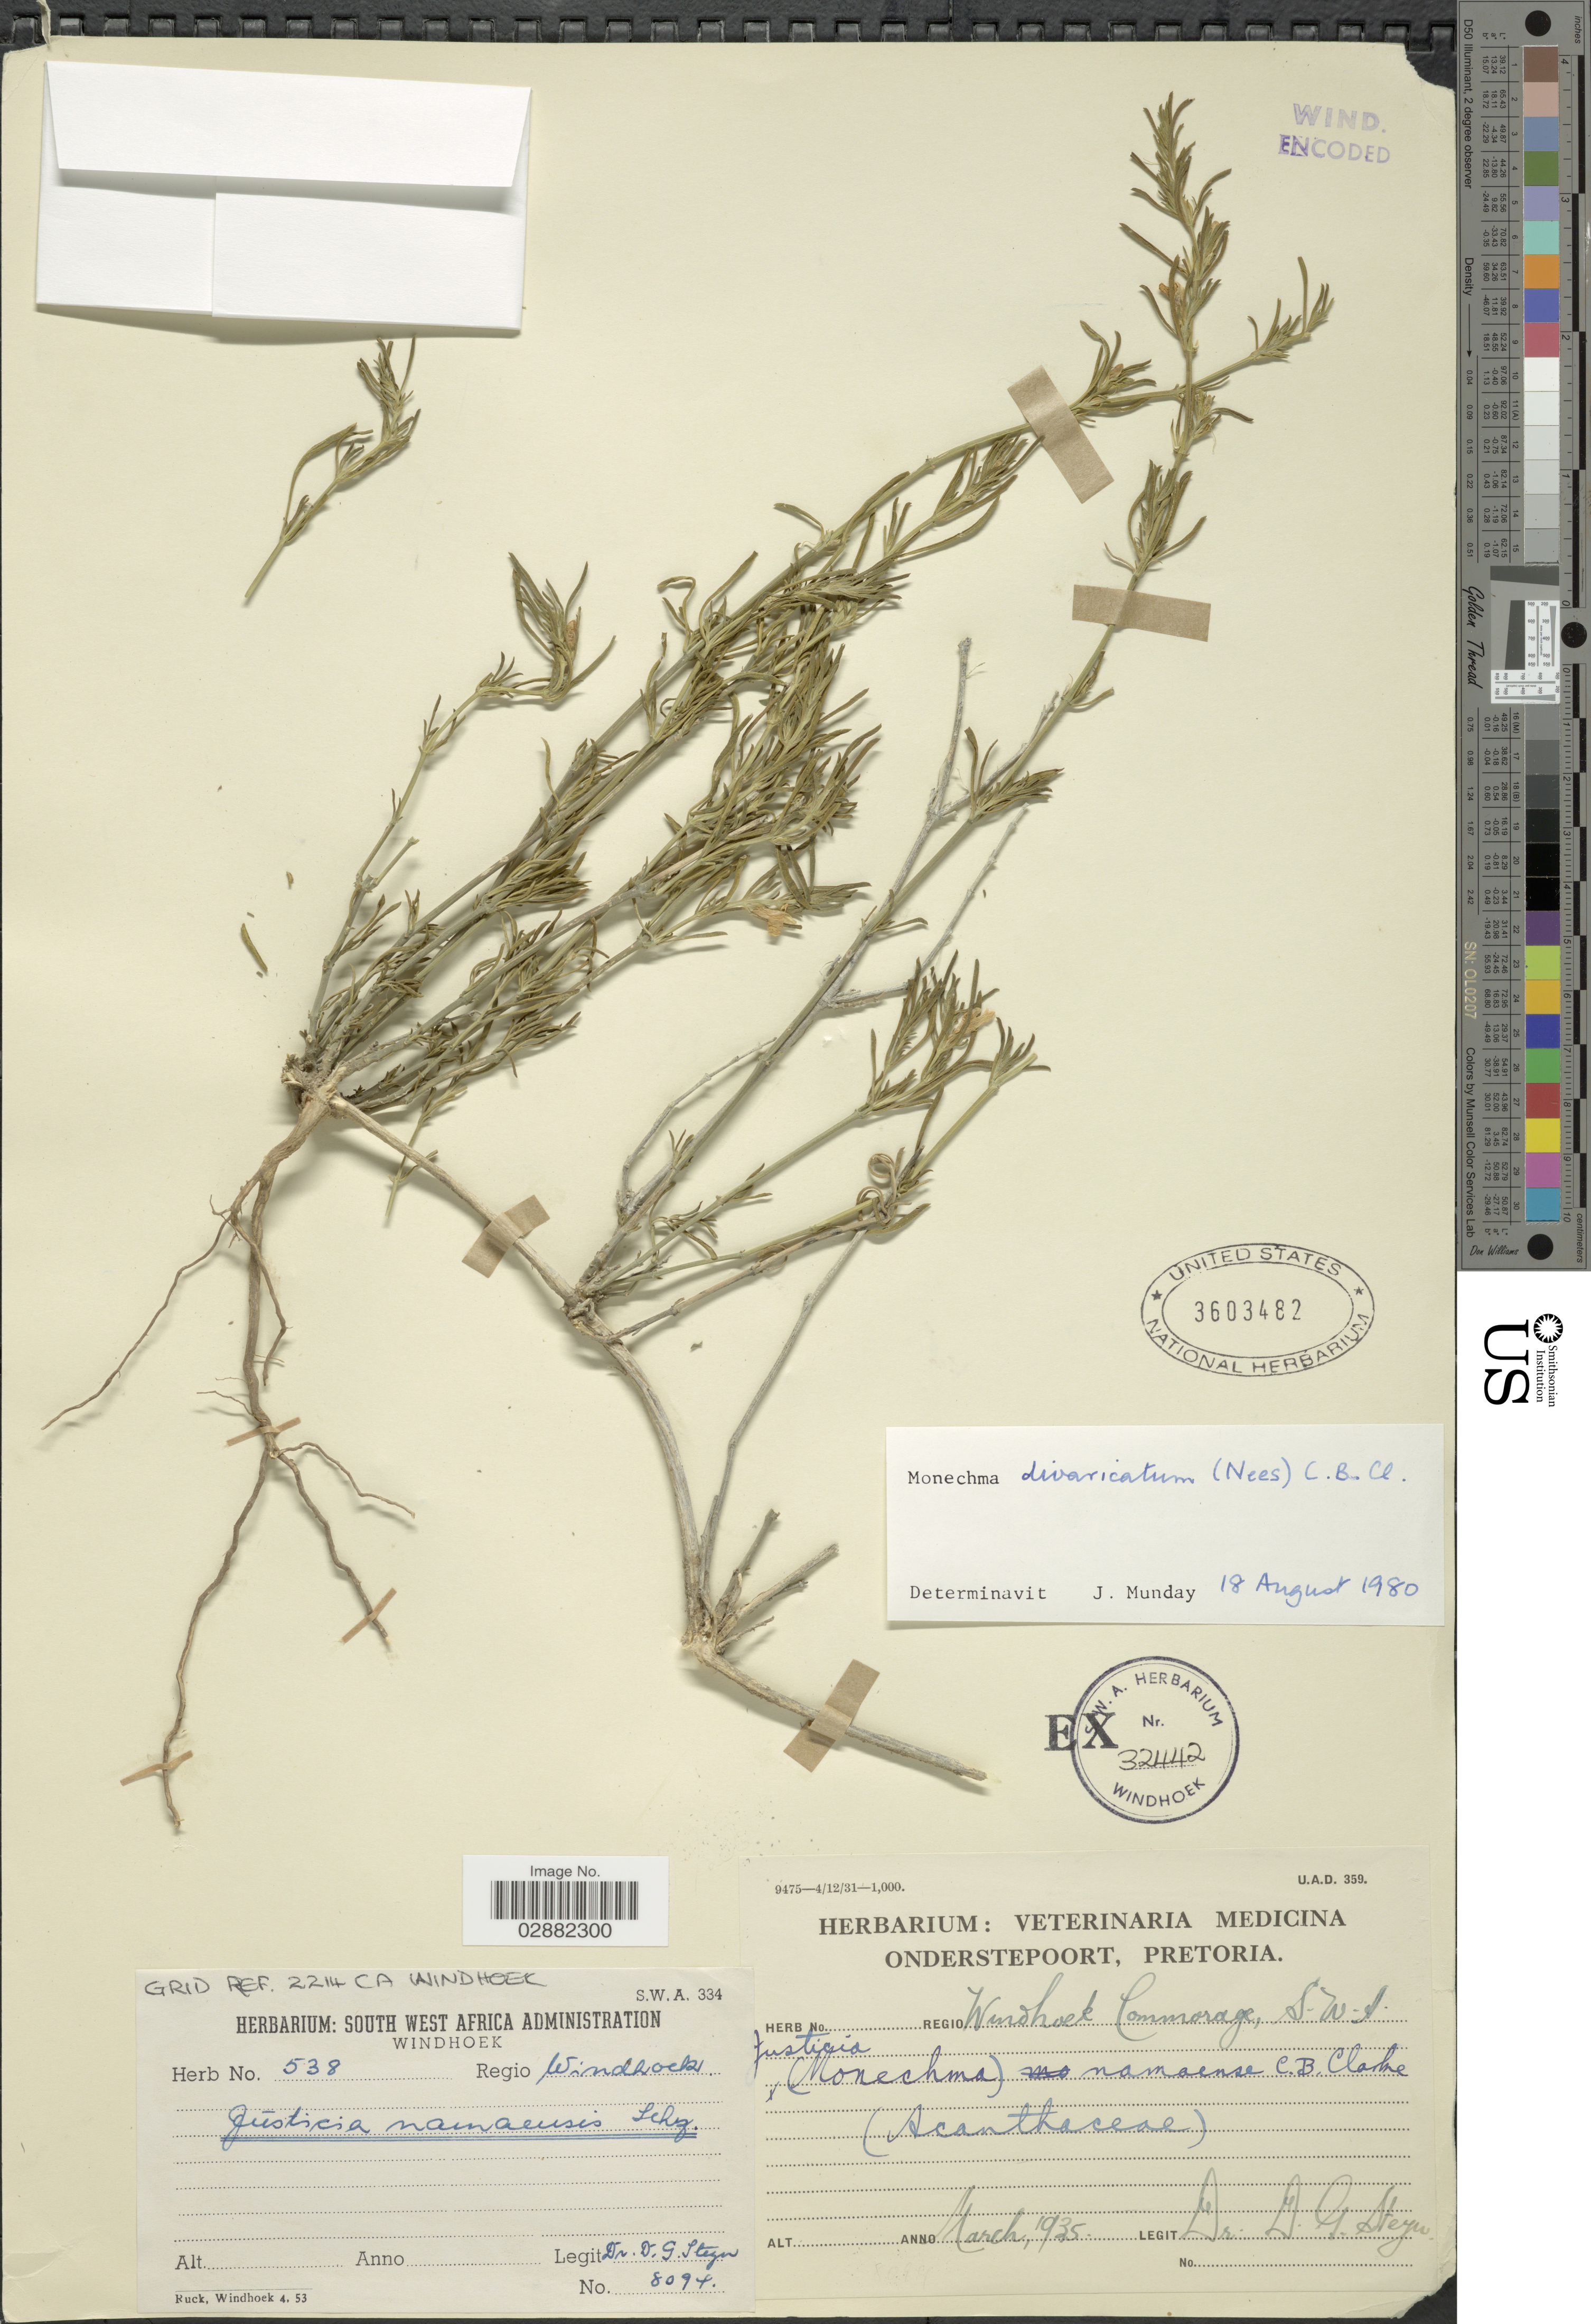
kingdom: Plantae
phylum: Tracheophyta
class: Magnoliopsida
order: Lamiales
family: Acanthaceae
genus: Justicia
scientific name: Justicia divaricata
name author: Willd. ex Nees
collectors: D. Steyn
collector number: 8094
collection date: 1935-03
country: Namibia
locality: South West Africa. Regio Windhoek Commorage. S. W. A.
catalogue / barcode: US 3603482